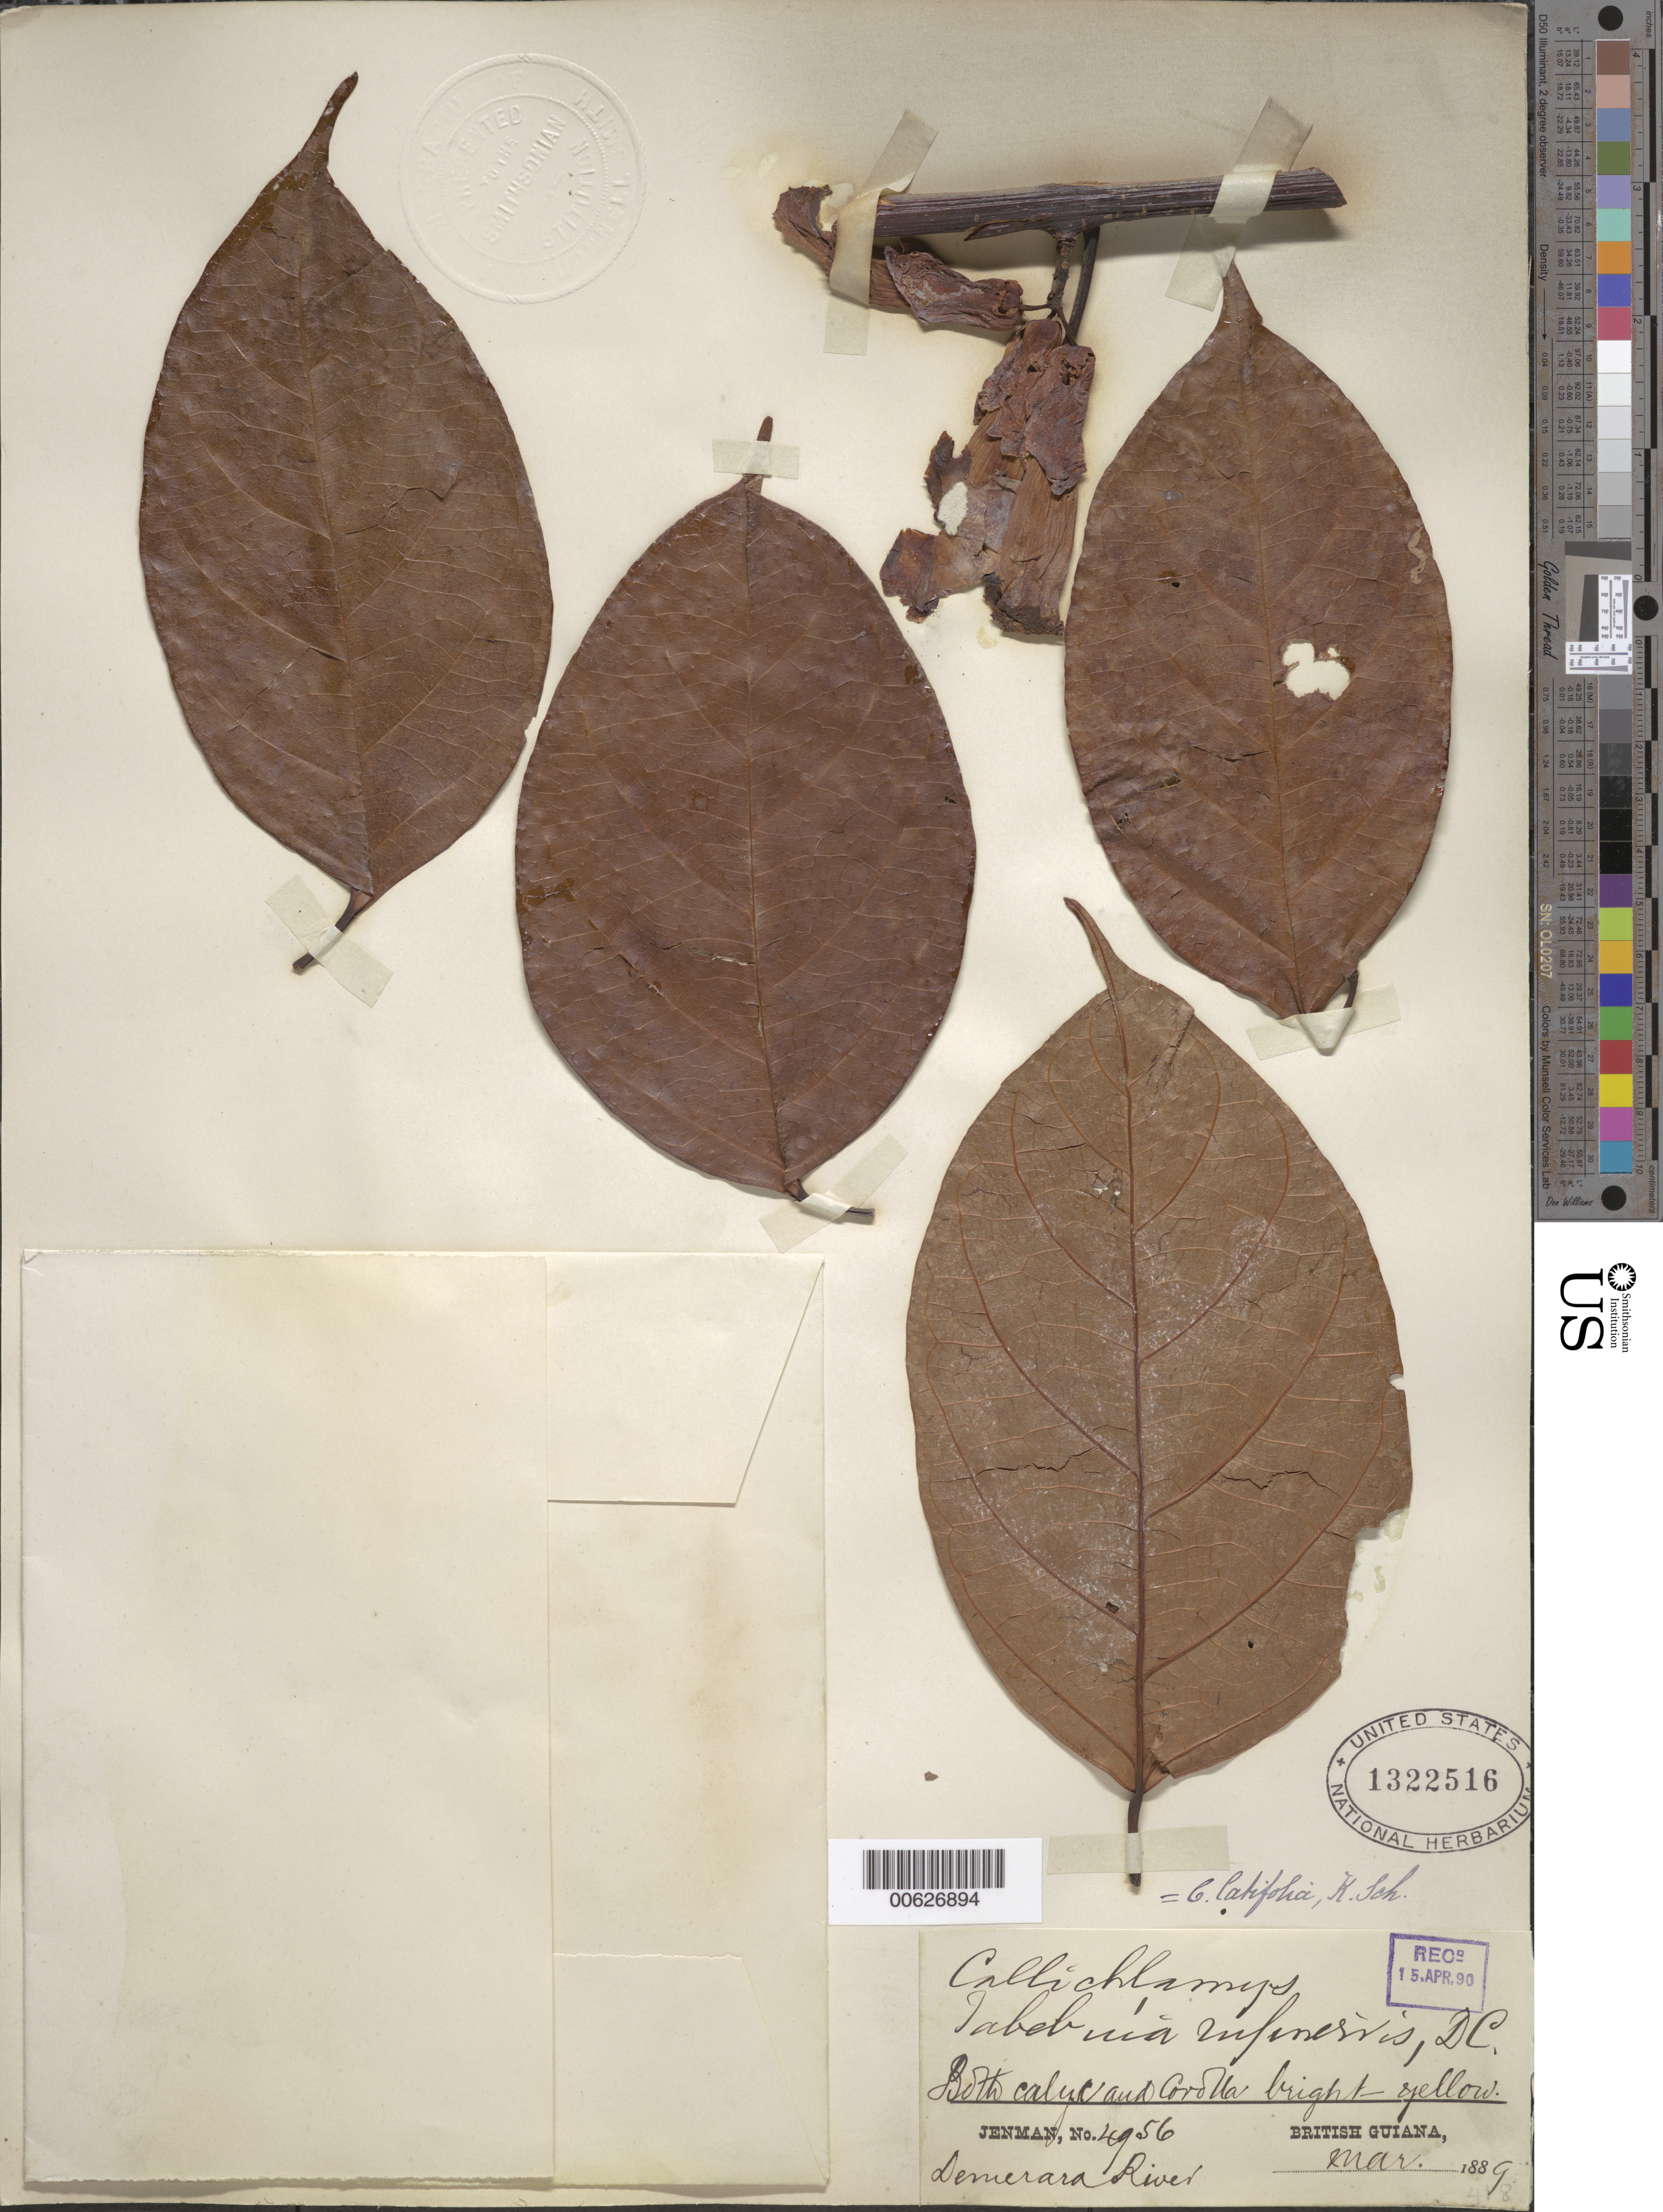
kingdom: Plantae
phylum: Tracheophyta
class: Magnoliopsida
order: Lamiales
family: Bignoniaceae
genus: Callichlamys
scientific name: Callichlamys latifolia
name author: (Rich.) K. Schum.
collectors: G. S. Jenman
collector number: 4956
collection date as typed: March 1889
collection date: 1889-03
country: Guyana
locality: Demerara R.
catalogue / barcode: US 1322516